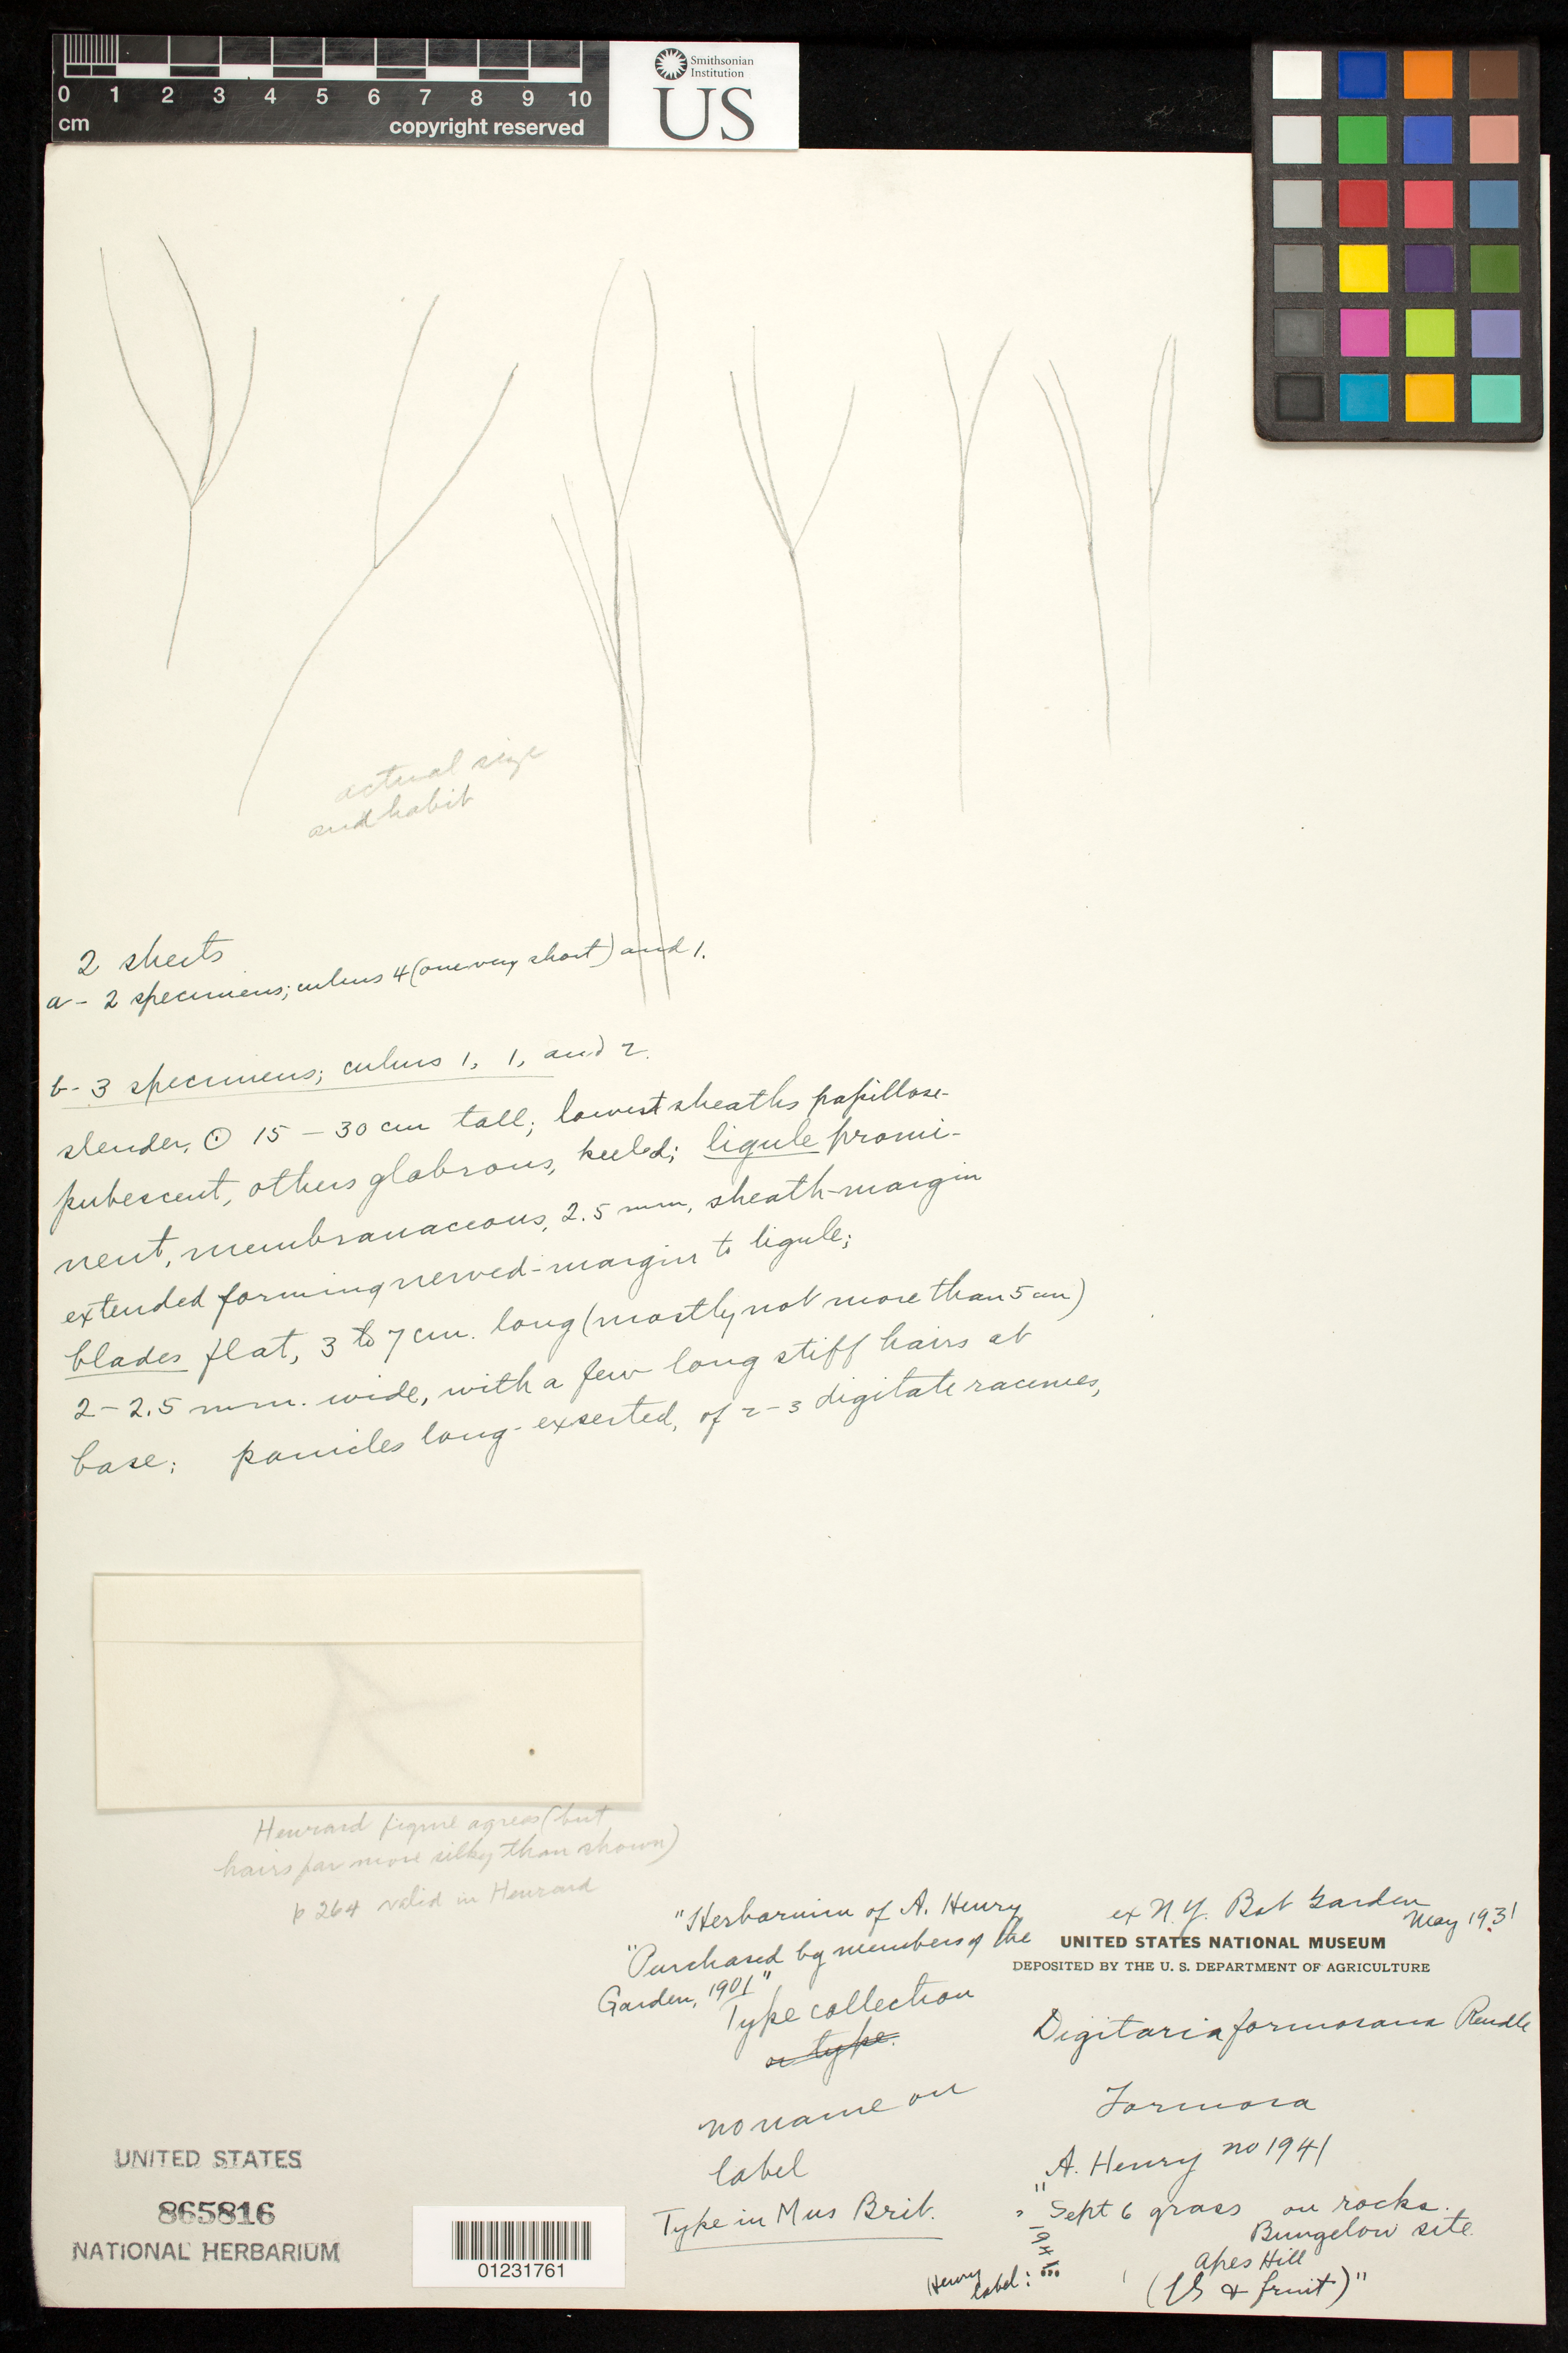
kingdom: Plantae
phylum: Tracheophyta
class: Liliopsida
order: Poales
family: Poaceae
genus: Digitaria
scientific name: Digitaria formosana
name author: Rendle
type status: Type Collection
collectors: A. Henry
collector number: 1841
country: Taiwan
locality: Formosa. Apes Hill, Takow.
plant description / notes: Fragmentary material of type specimen ex N.Y. Bot Gard.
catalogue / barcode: US 865816